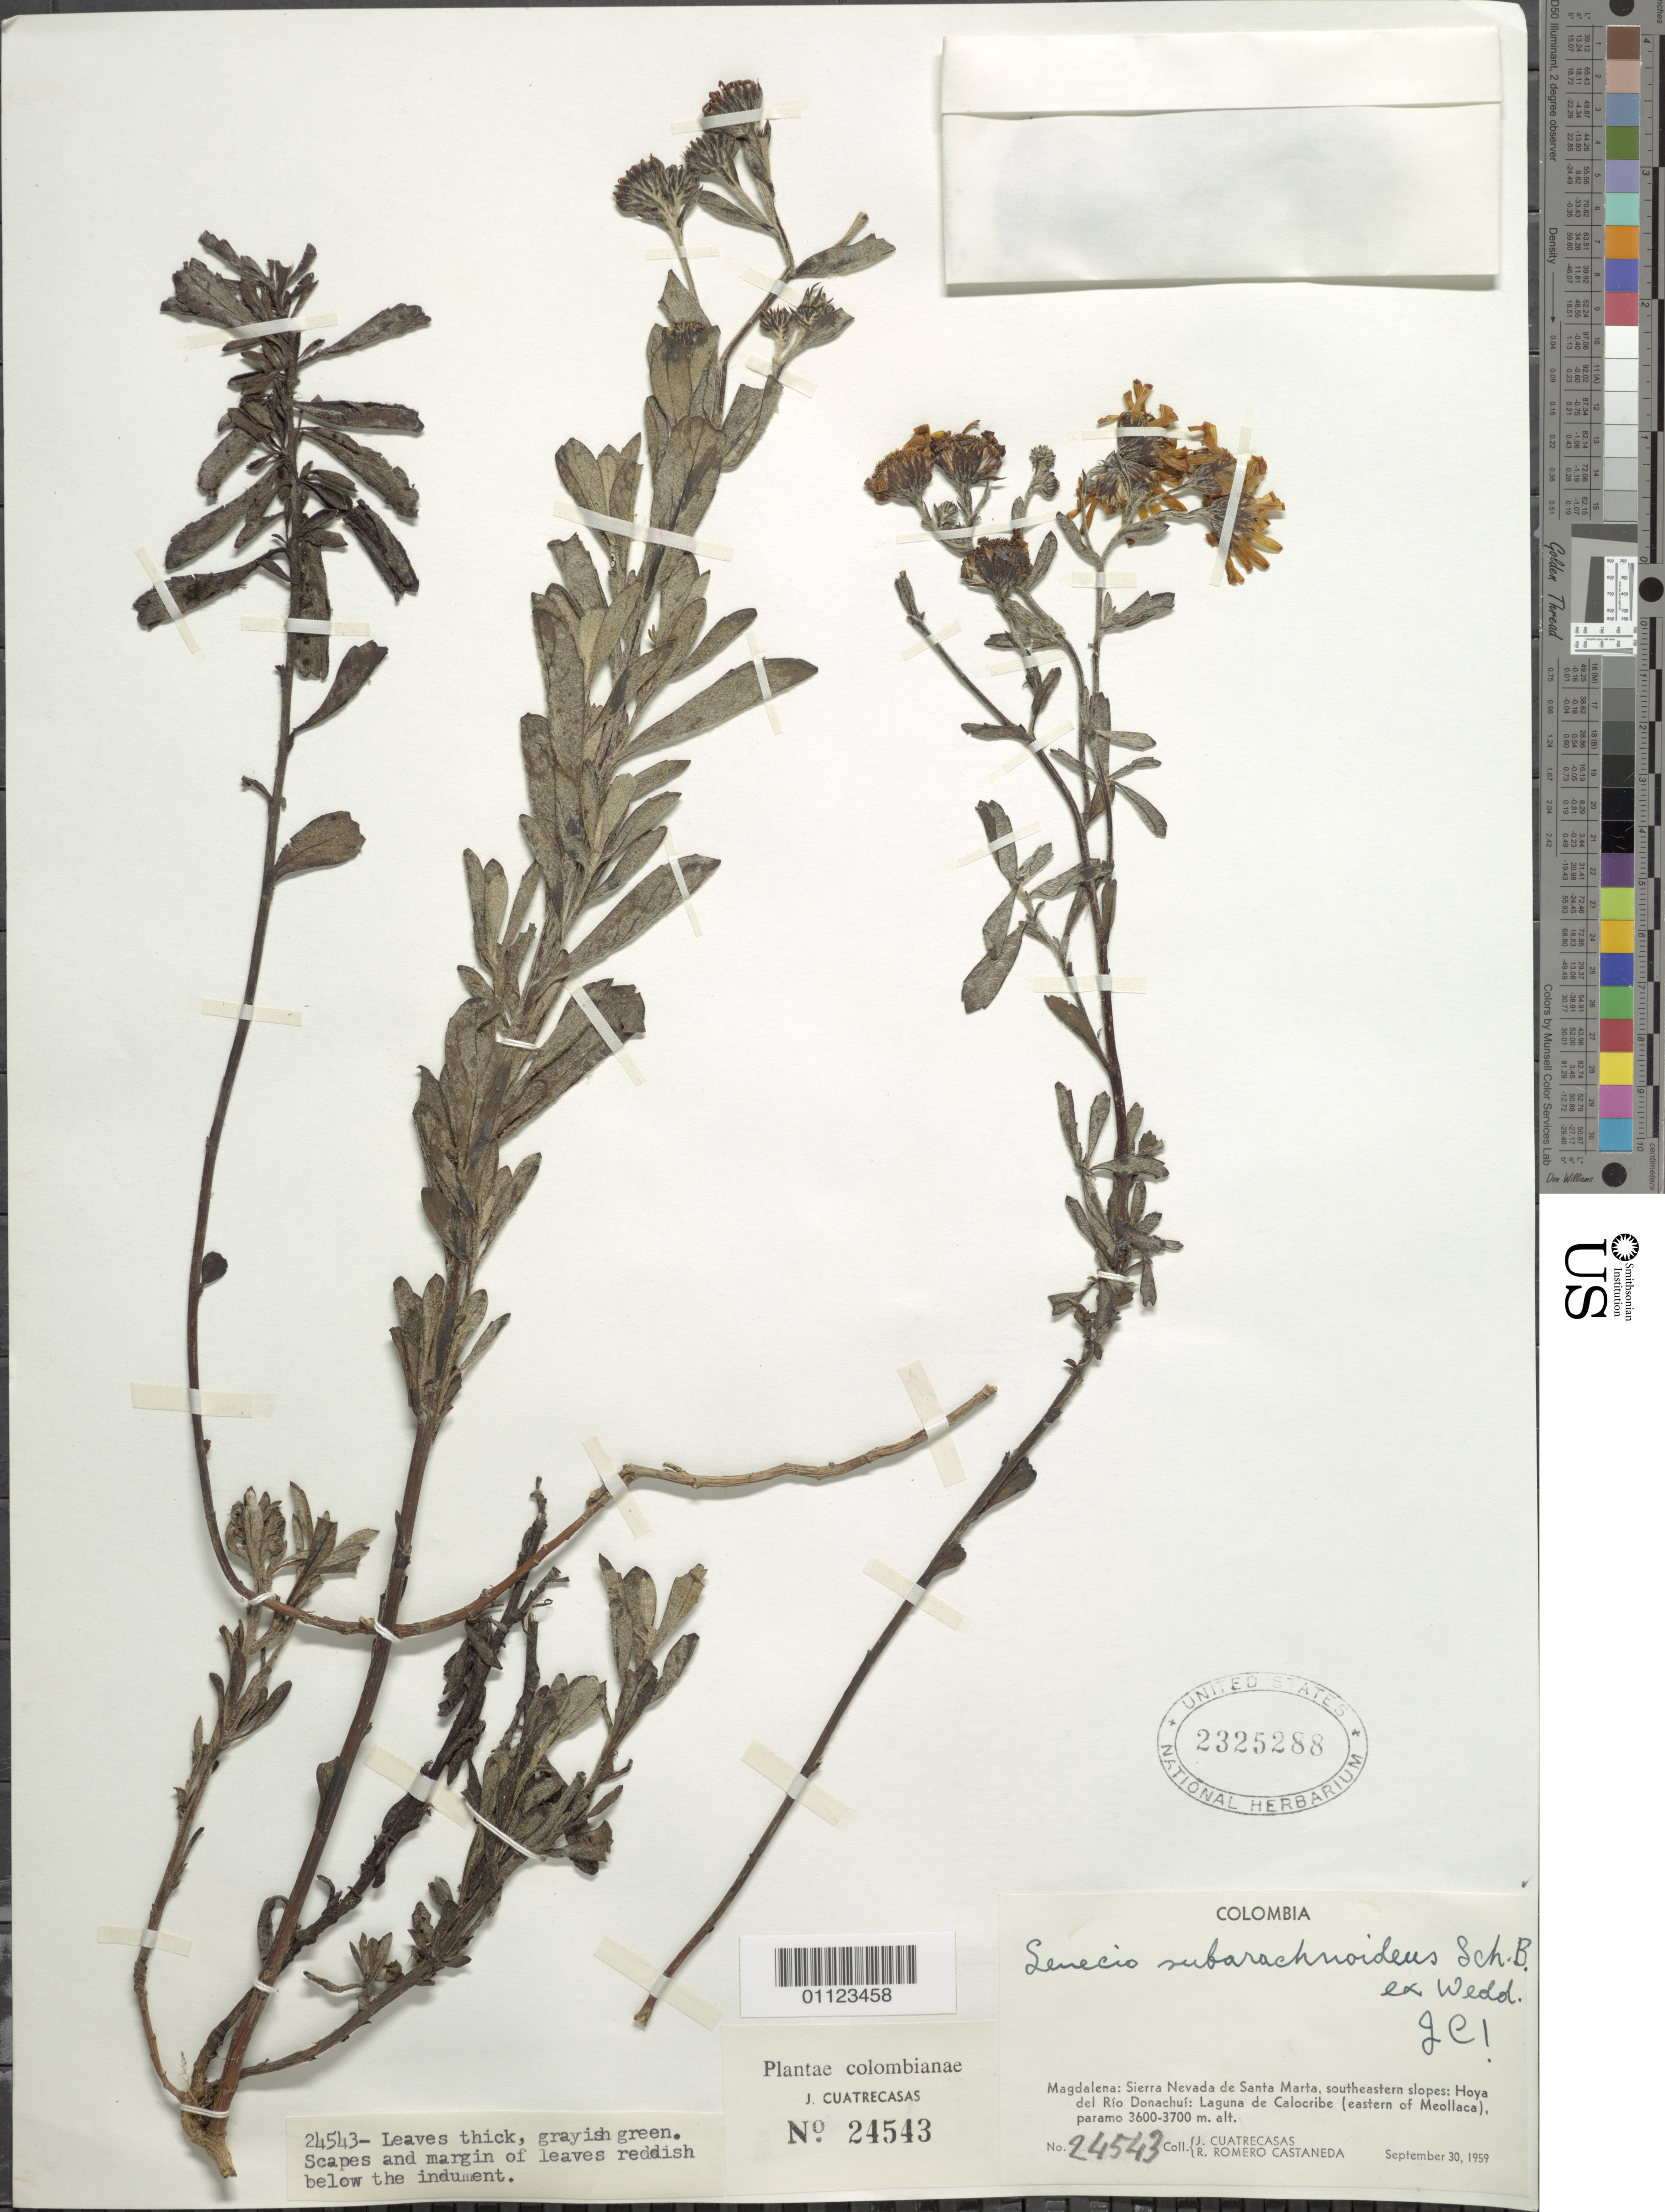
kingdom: Plantae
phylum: Tracheophyta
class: Magnoliopsida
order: Asterales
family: Asteraceae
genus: Pentacalia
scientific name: Pentacalia subarachnoidea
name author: (Wedd.) Cuatrec.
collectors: J. Cuatrecasas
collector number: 24543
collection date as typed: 30-Sep-59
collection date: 1959-09-30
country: Colombia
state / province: Magdalena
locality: Sierra Nevada de Santa Marta, SE slopes. Hoya del Rio Donachui. Laguna de Calocribe (E of Meollaca).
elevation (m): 3650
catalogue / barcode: US 2325319